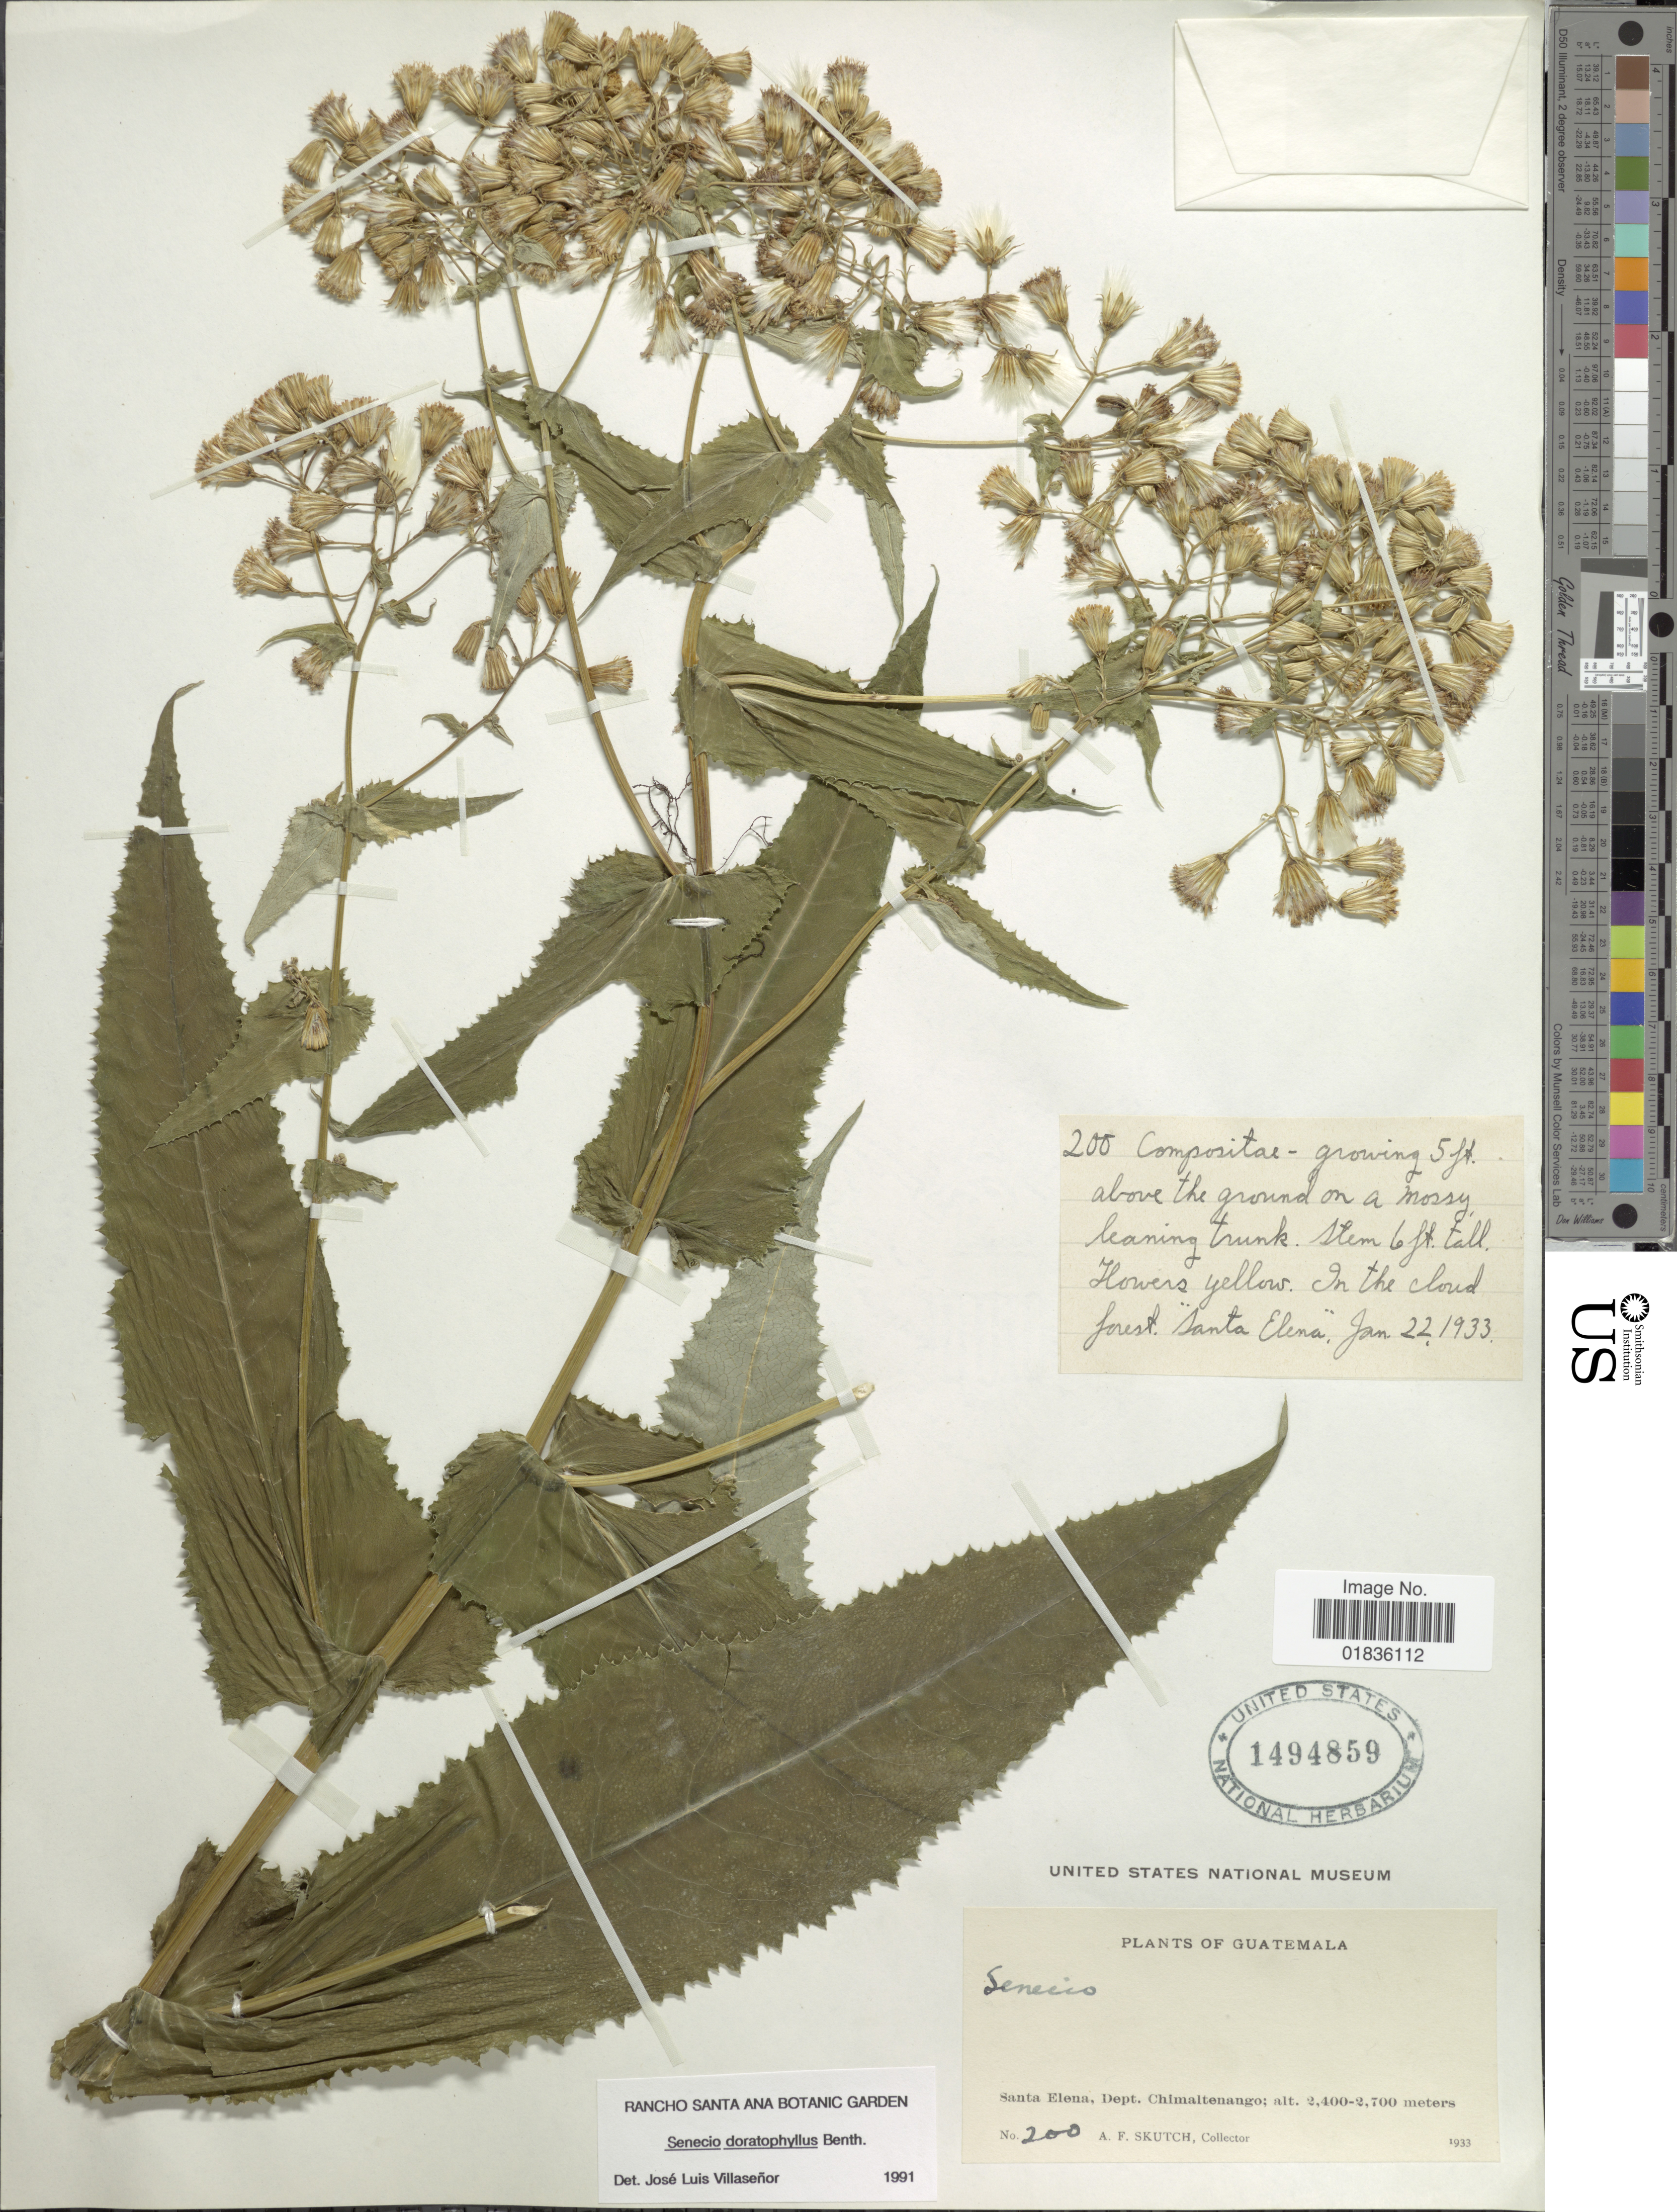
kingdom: Plantae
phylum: Tracheophyta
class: Magnoliopsida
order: Asterales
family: Asteraceae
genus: Senecio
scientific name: Senecio doratophyllus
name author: Benth.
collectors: A. F. Skutch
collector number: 200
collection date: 1933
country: Guatemala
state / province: Chimaltenango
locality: Santa Elena.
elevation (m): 2400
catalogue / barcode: US 1494859